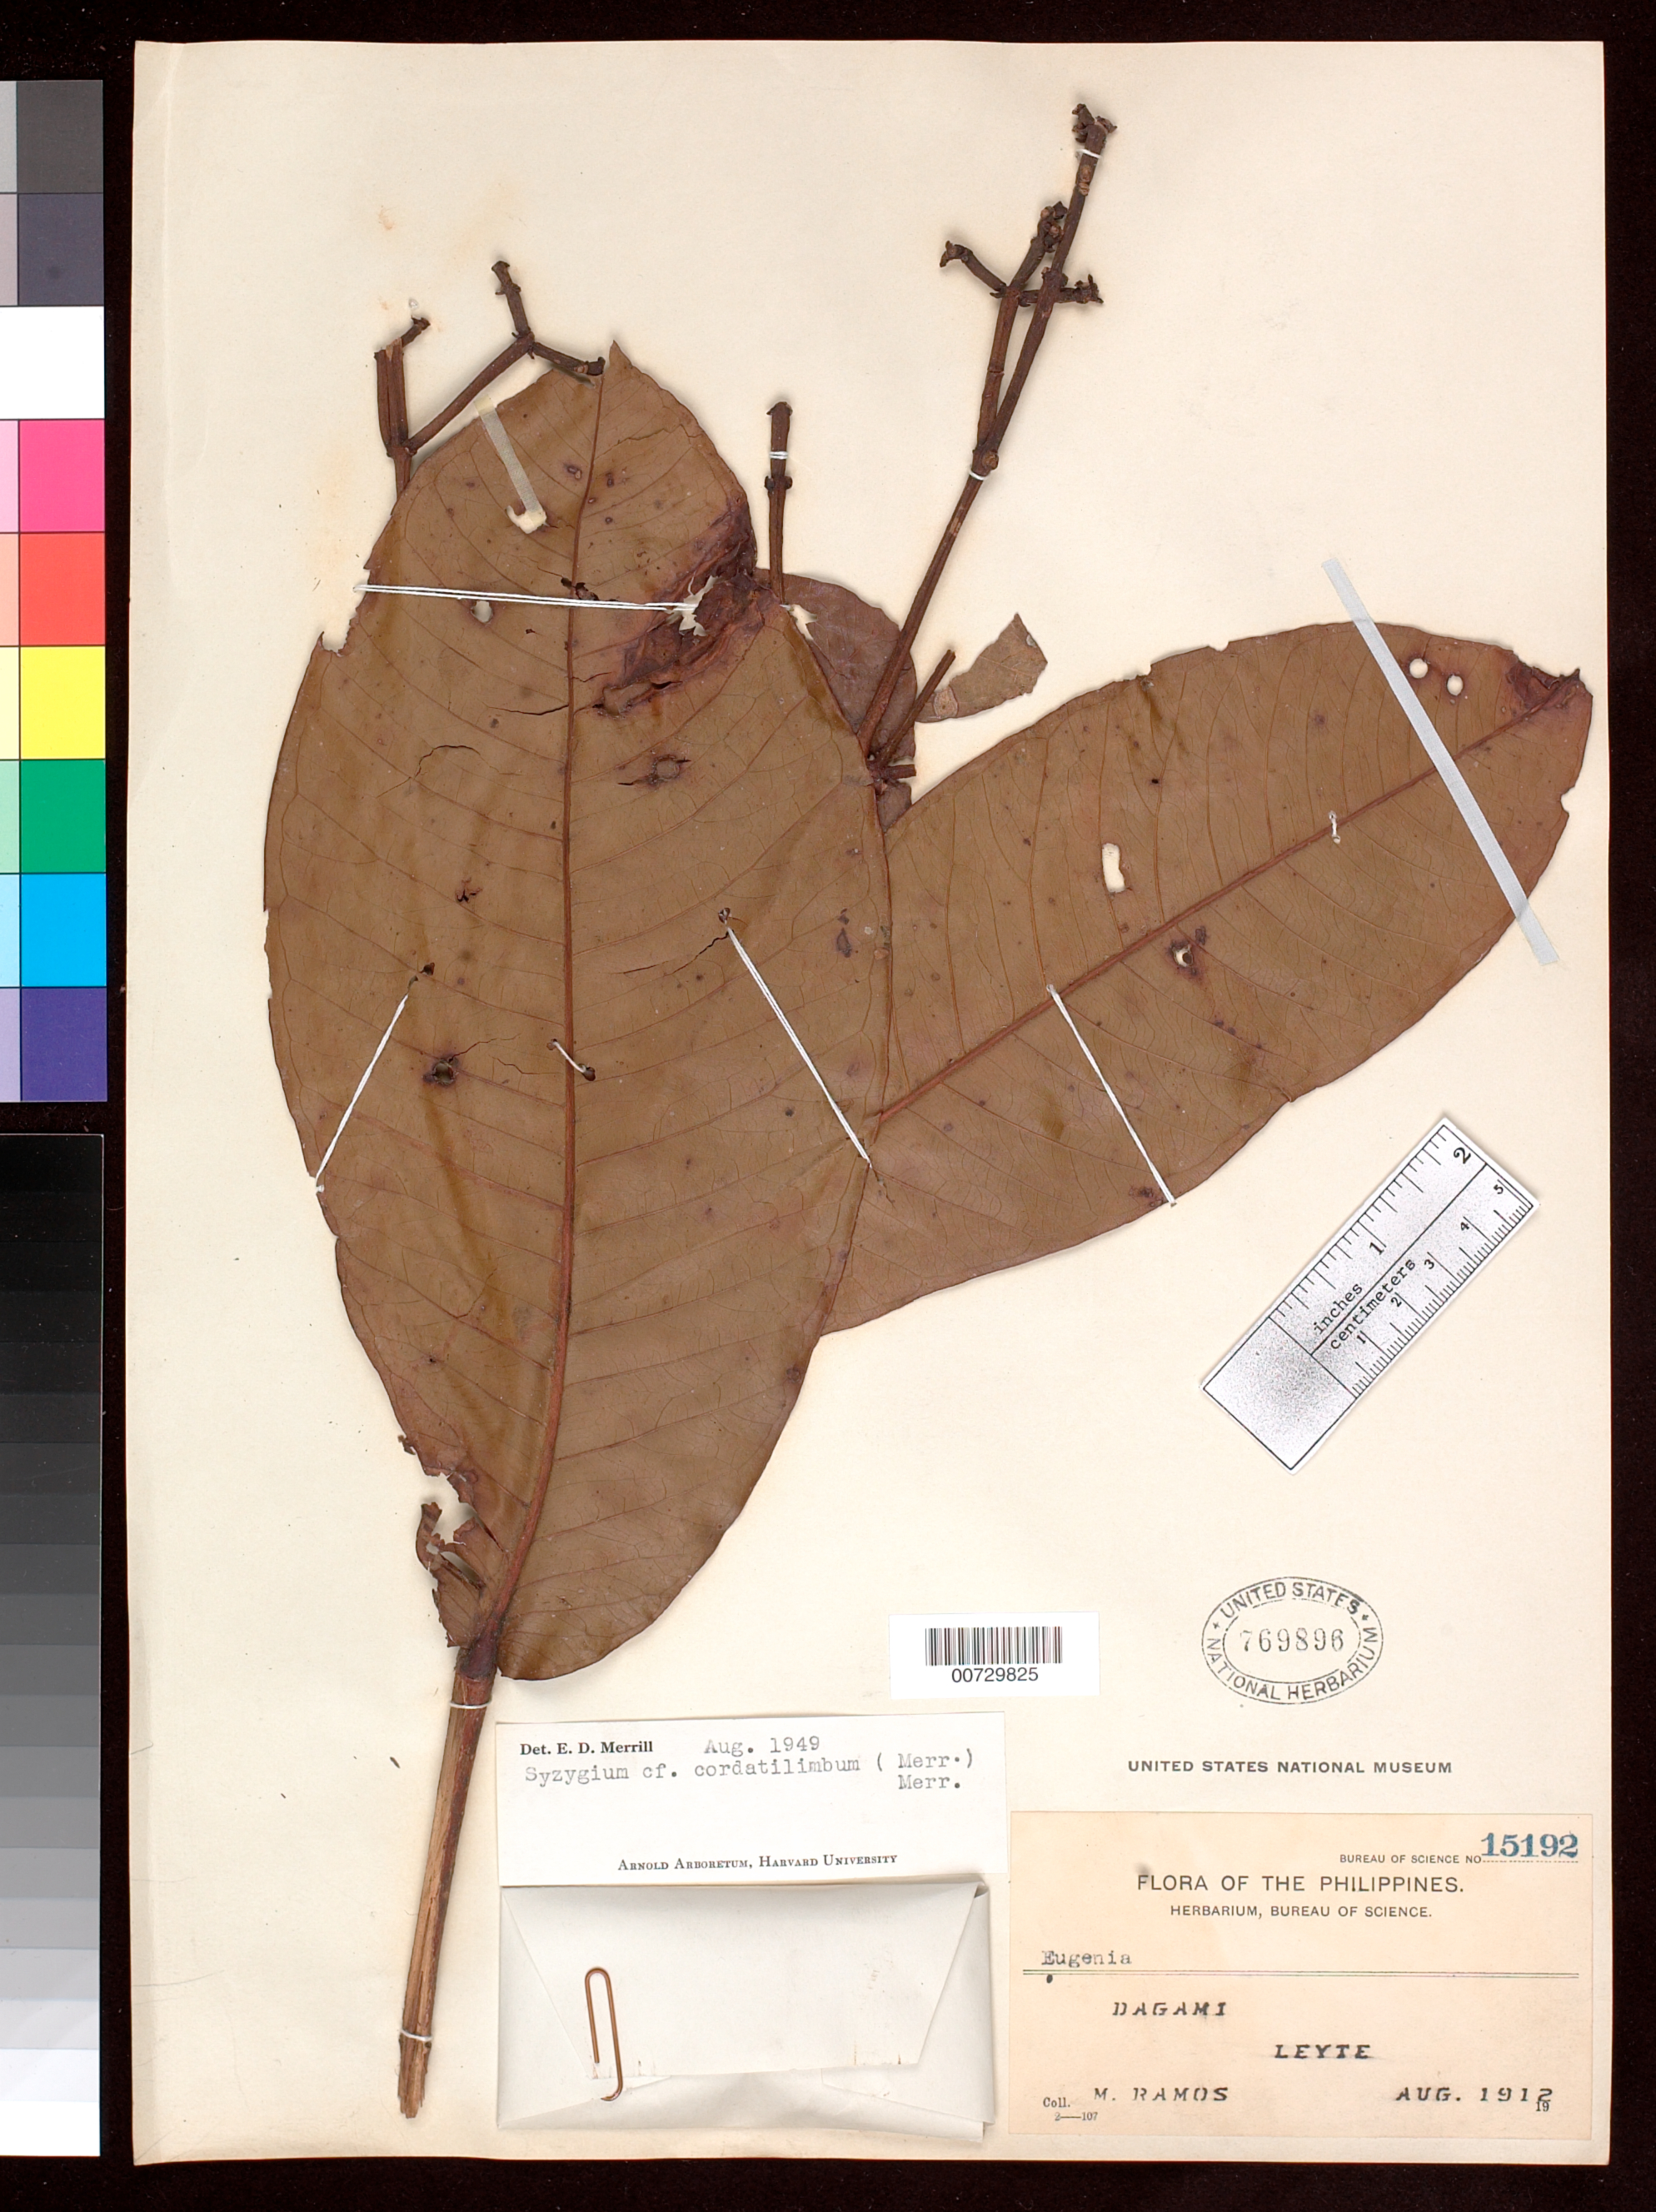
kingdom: Plantae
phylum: Tracheophyta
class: Magnoliopsida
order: Myrtales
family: Myrtaceae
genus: Syzygium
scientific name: Syzygium cordatilimbum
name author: (Merr.) Merr.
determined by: Merrill, Elmer D.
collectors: M. Ramos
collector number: Bur.Sci. 15192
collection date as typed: Aug 1912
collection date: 1912-08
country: Philippines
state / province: Eastern Visayas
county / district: Leyte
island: Leyte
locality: Near Dagami.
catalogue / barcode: US 769896